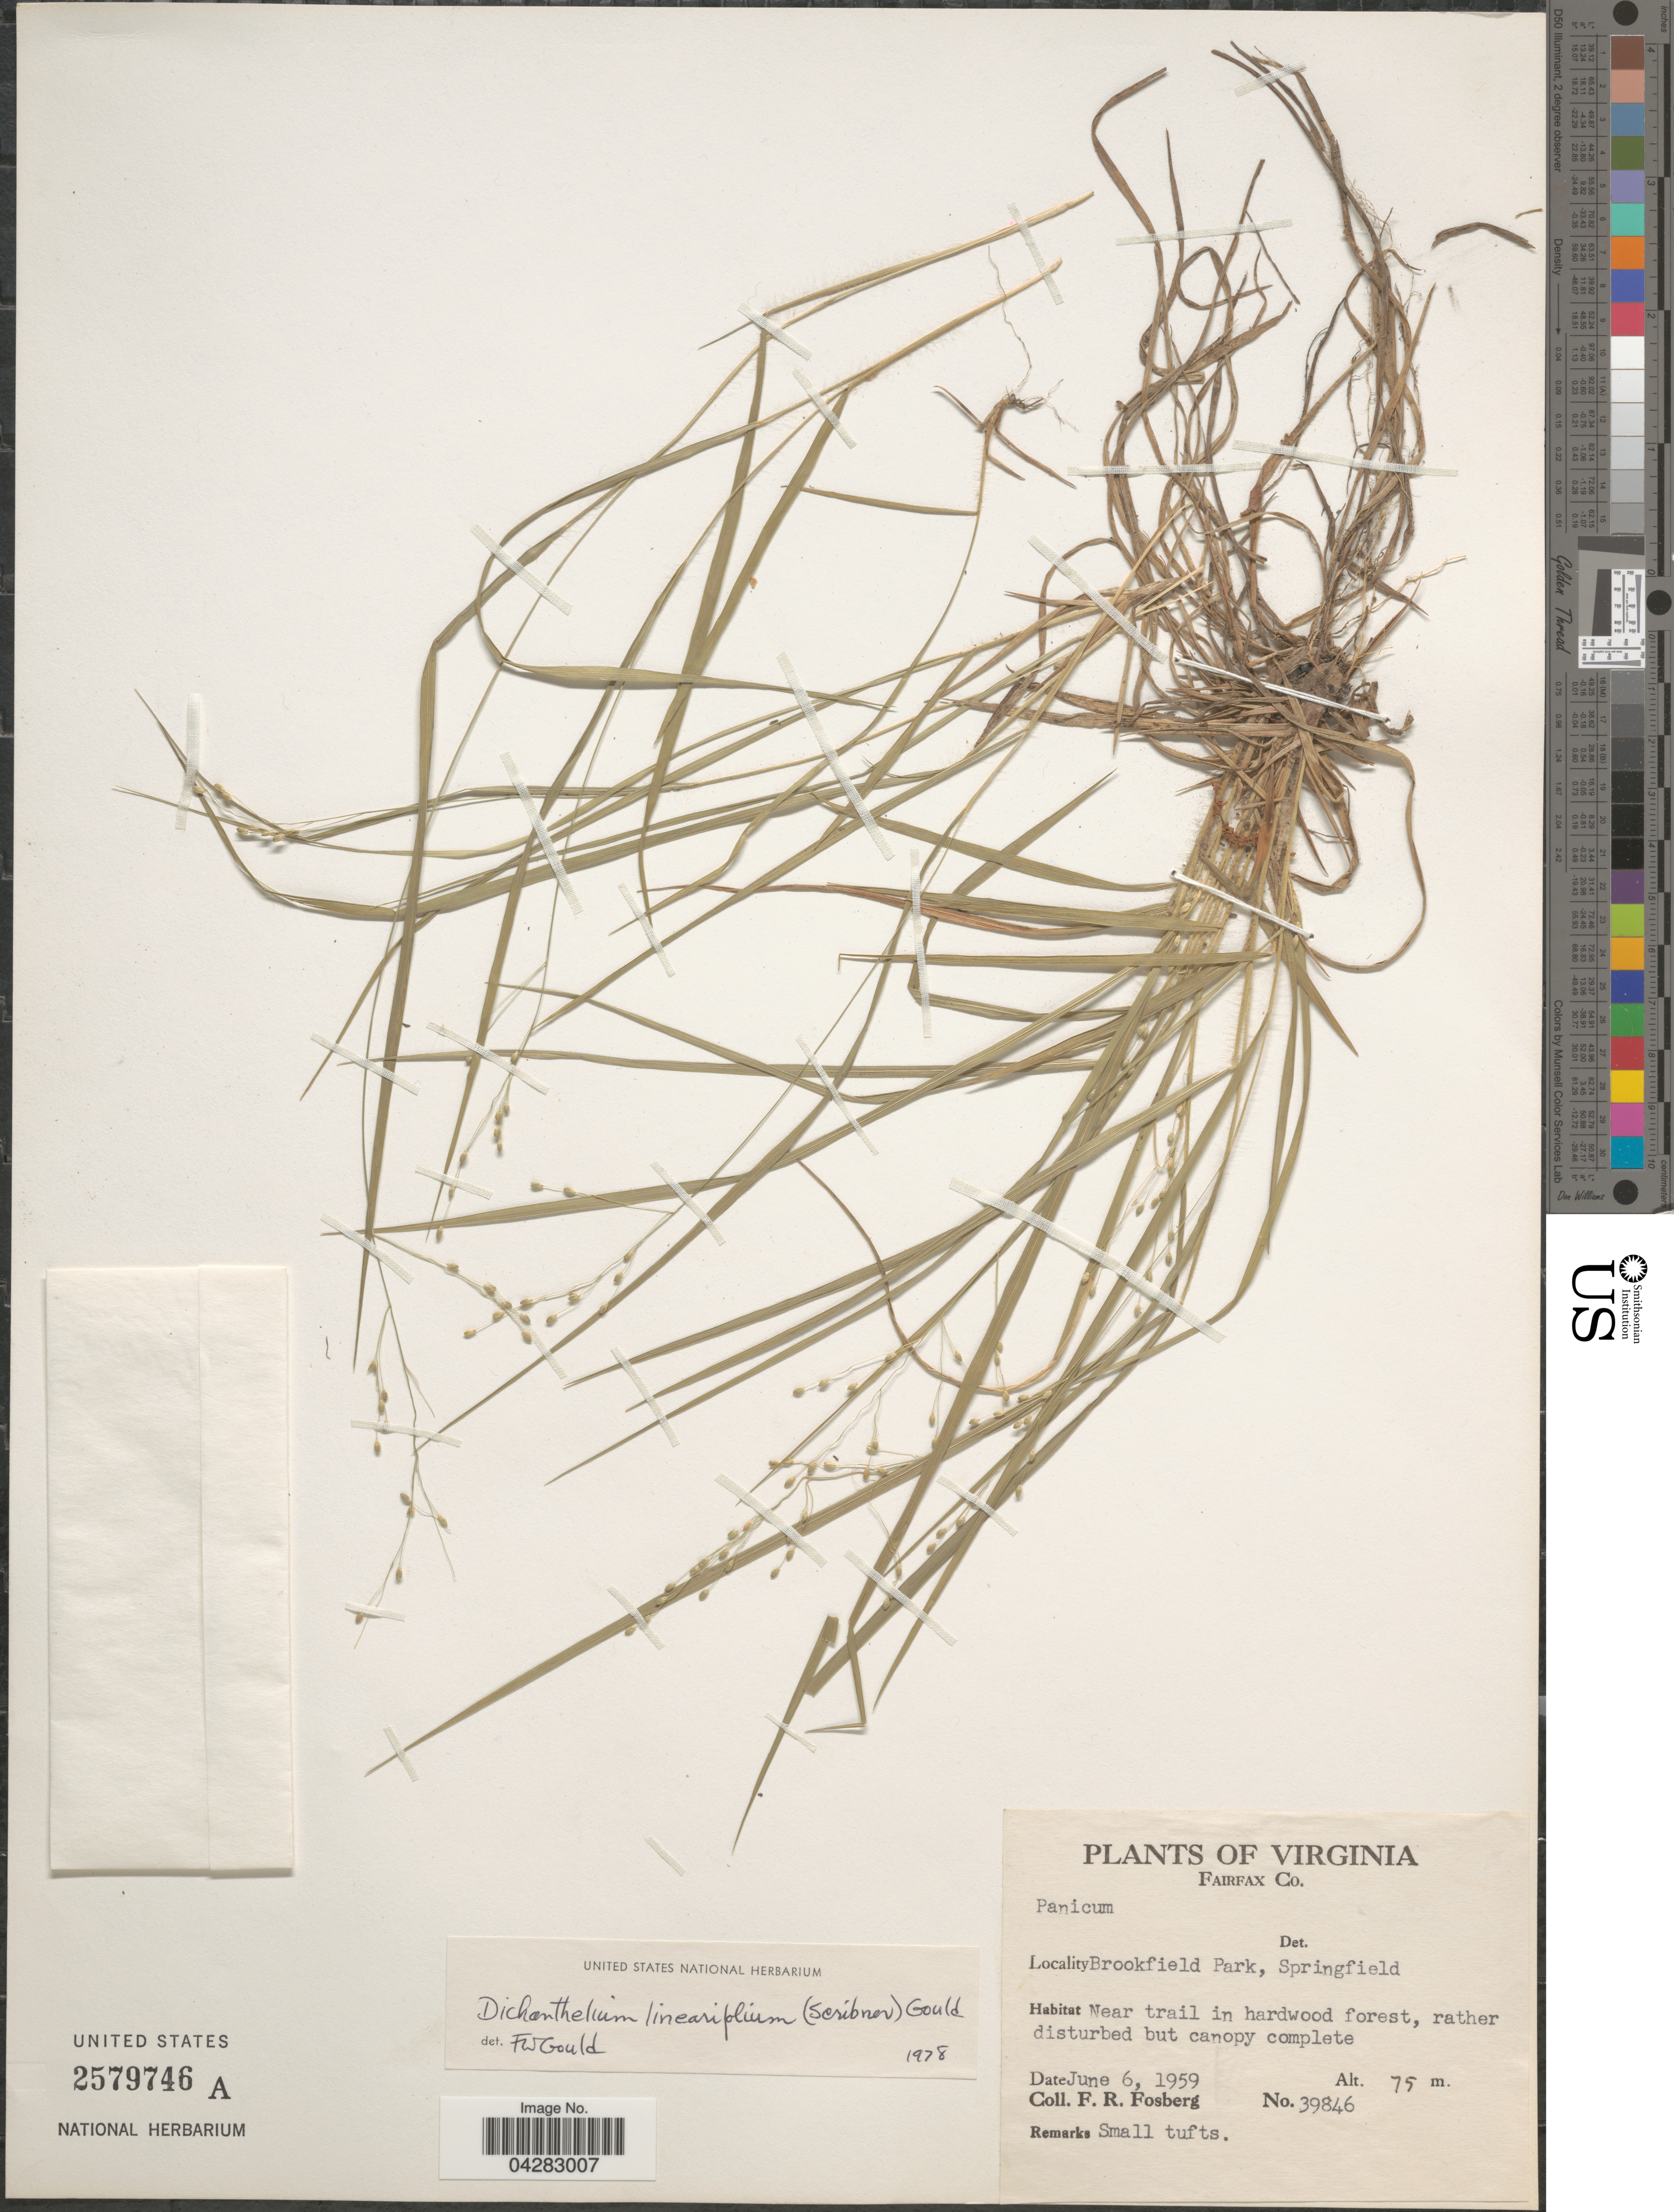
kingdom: Plantae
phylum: Tracheophyta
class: Liliopsida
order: Poales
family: Poaceae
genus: Dichanthelium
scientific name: Dichanthelium linearifolium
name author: (Scribn.) Gould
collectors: F. R. Fosberg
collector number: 39846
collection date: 1959-06-06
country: United States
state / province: Virginia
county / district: Fairfax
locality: Fairfax Co. Brookfield Park, Springfield. Near trail in hardwood forest, rather disturbed but canopy complete.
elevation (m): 75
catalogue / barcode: US 2579746A